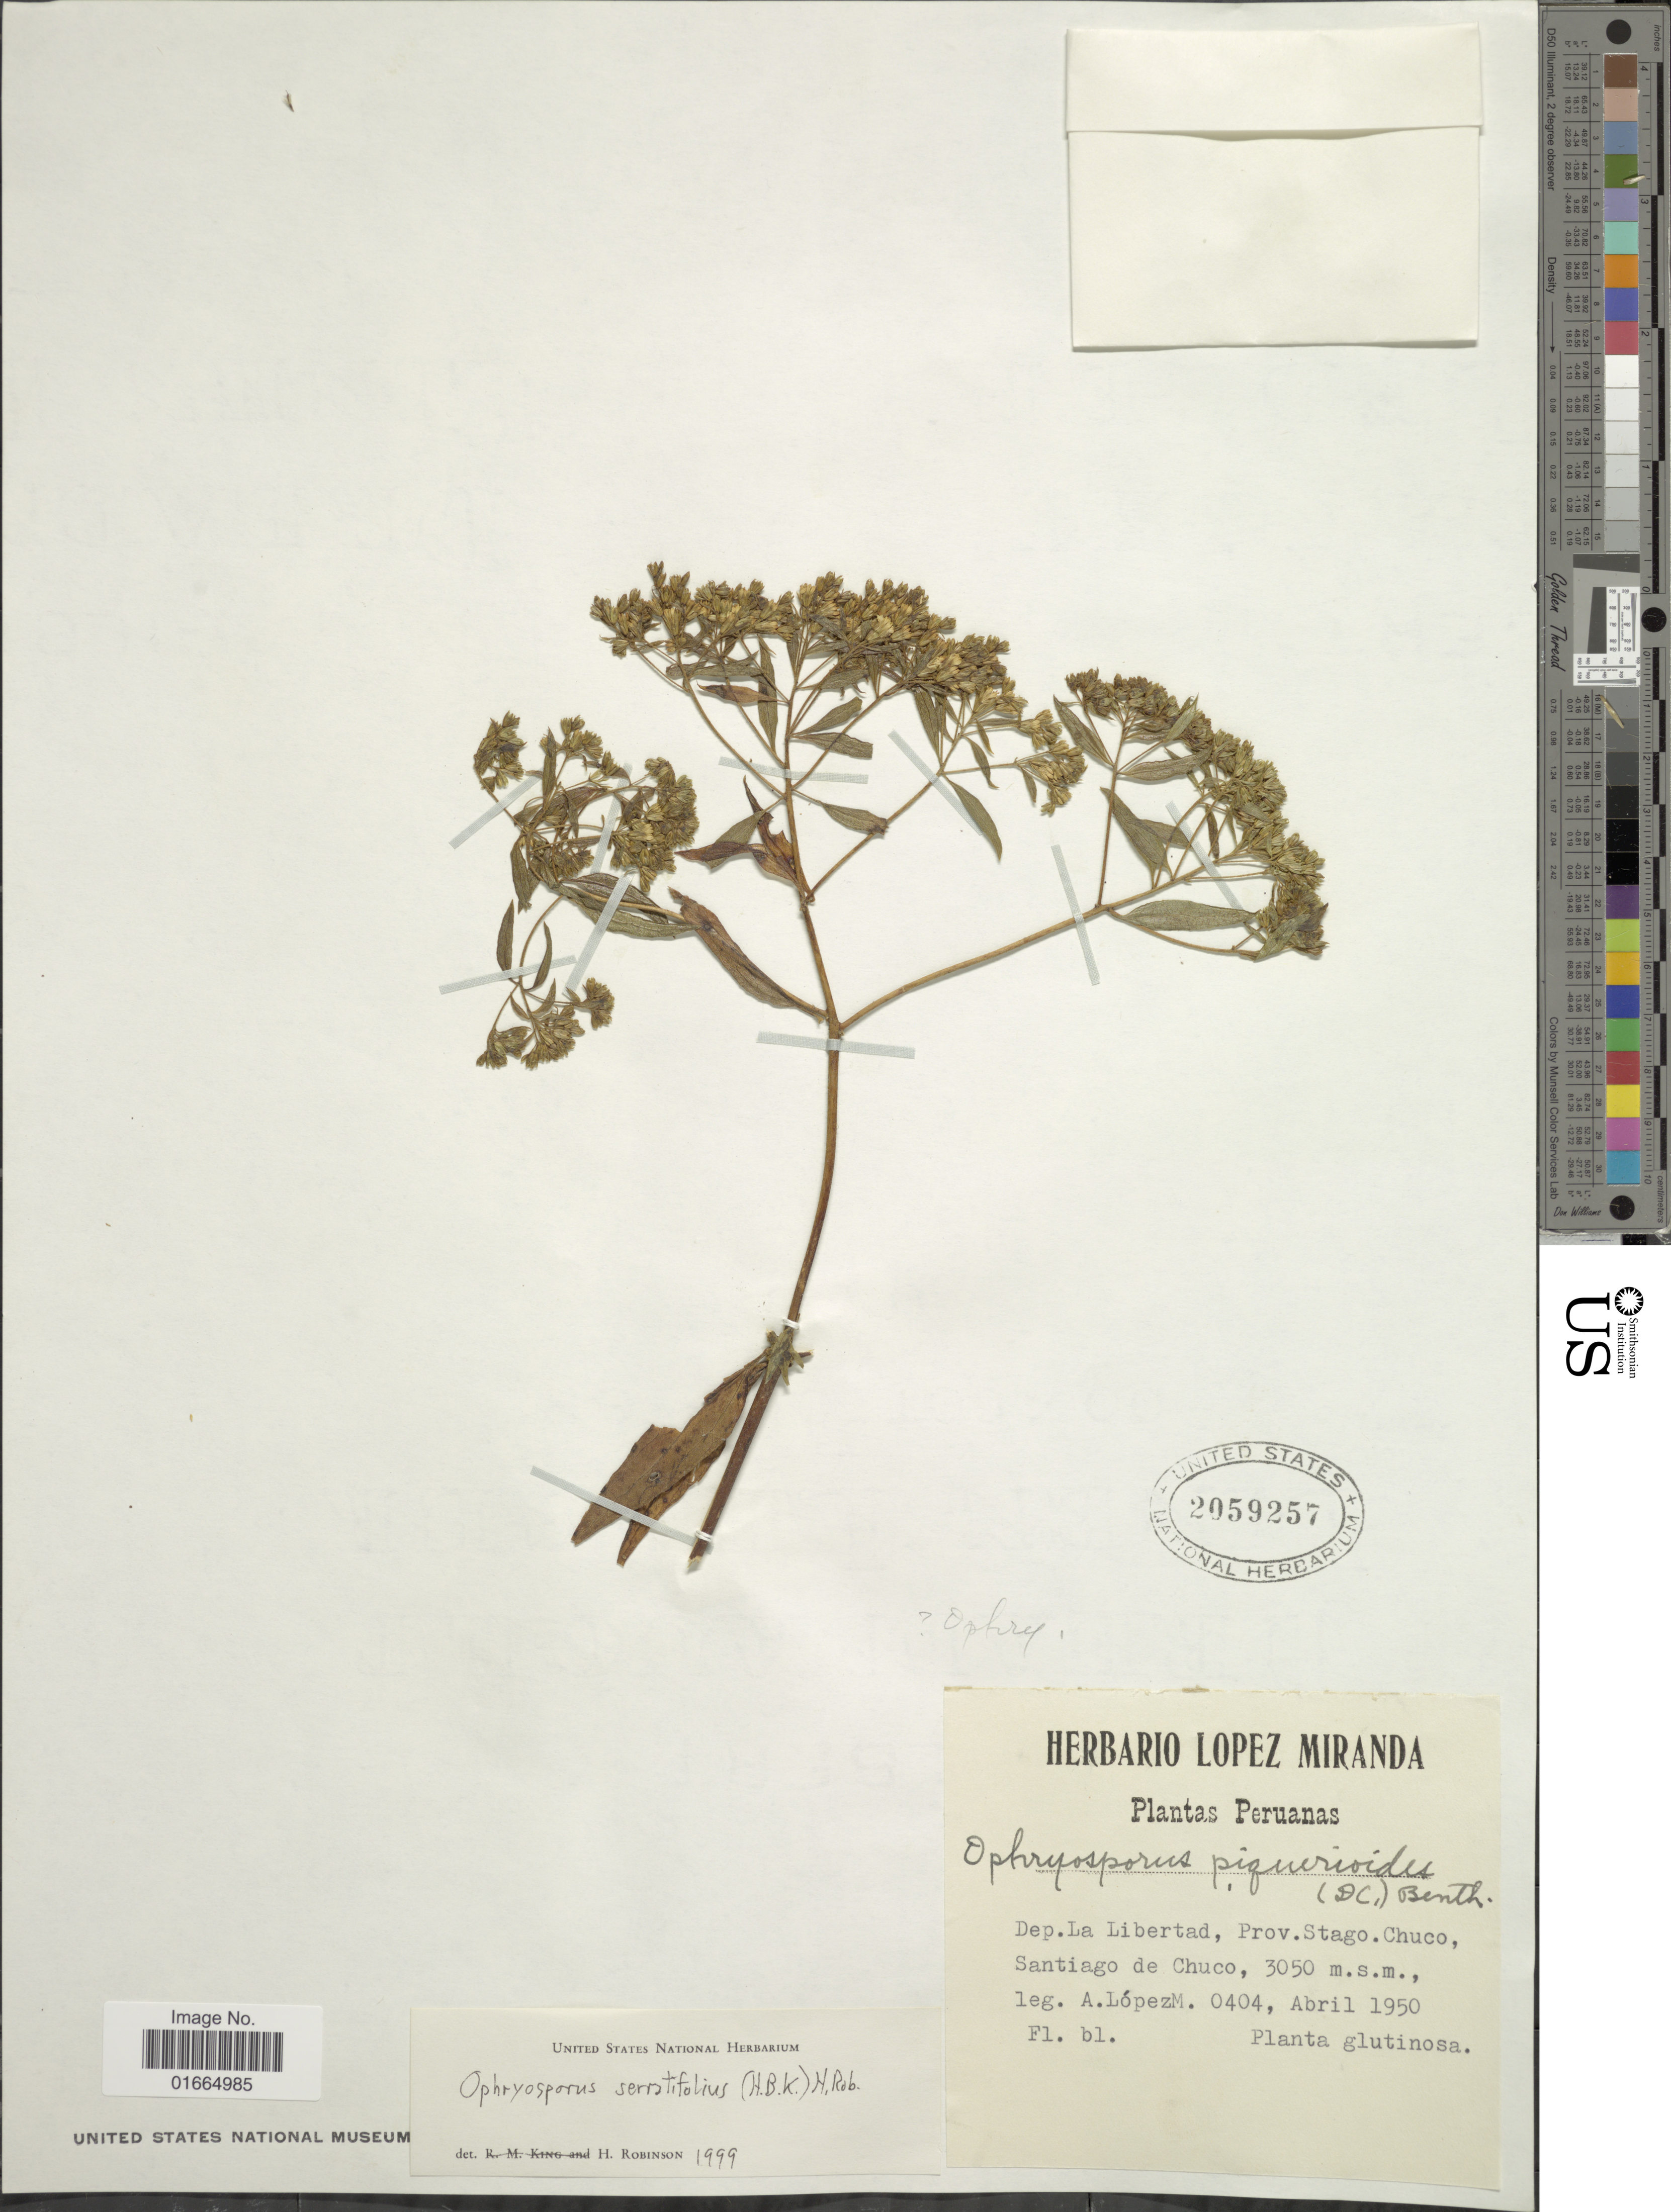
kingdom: Plantae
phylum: Tracheophyta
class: Magnoliopsida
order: Asterales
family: Asteraceae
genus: Ophryosporus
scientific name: Ophryosporus serratifolius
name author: (Kunth) B.L. Rob.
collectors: A. López M.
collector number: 0404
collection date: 1950-04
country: Peru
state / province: La Libertad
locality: Dep. La Libertad, Prov. Stago. Chuco, Santiago de Chuco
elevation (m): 3050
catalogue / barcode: US 2059257